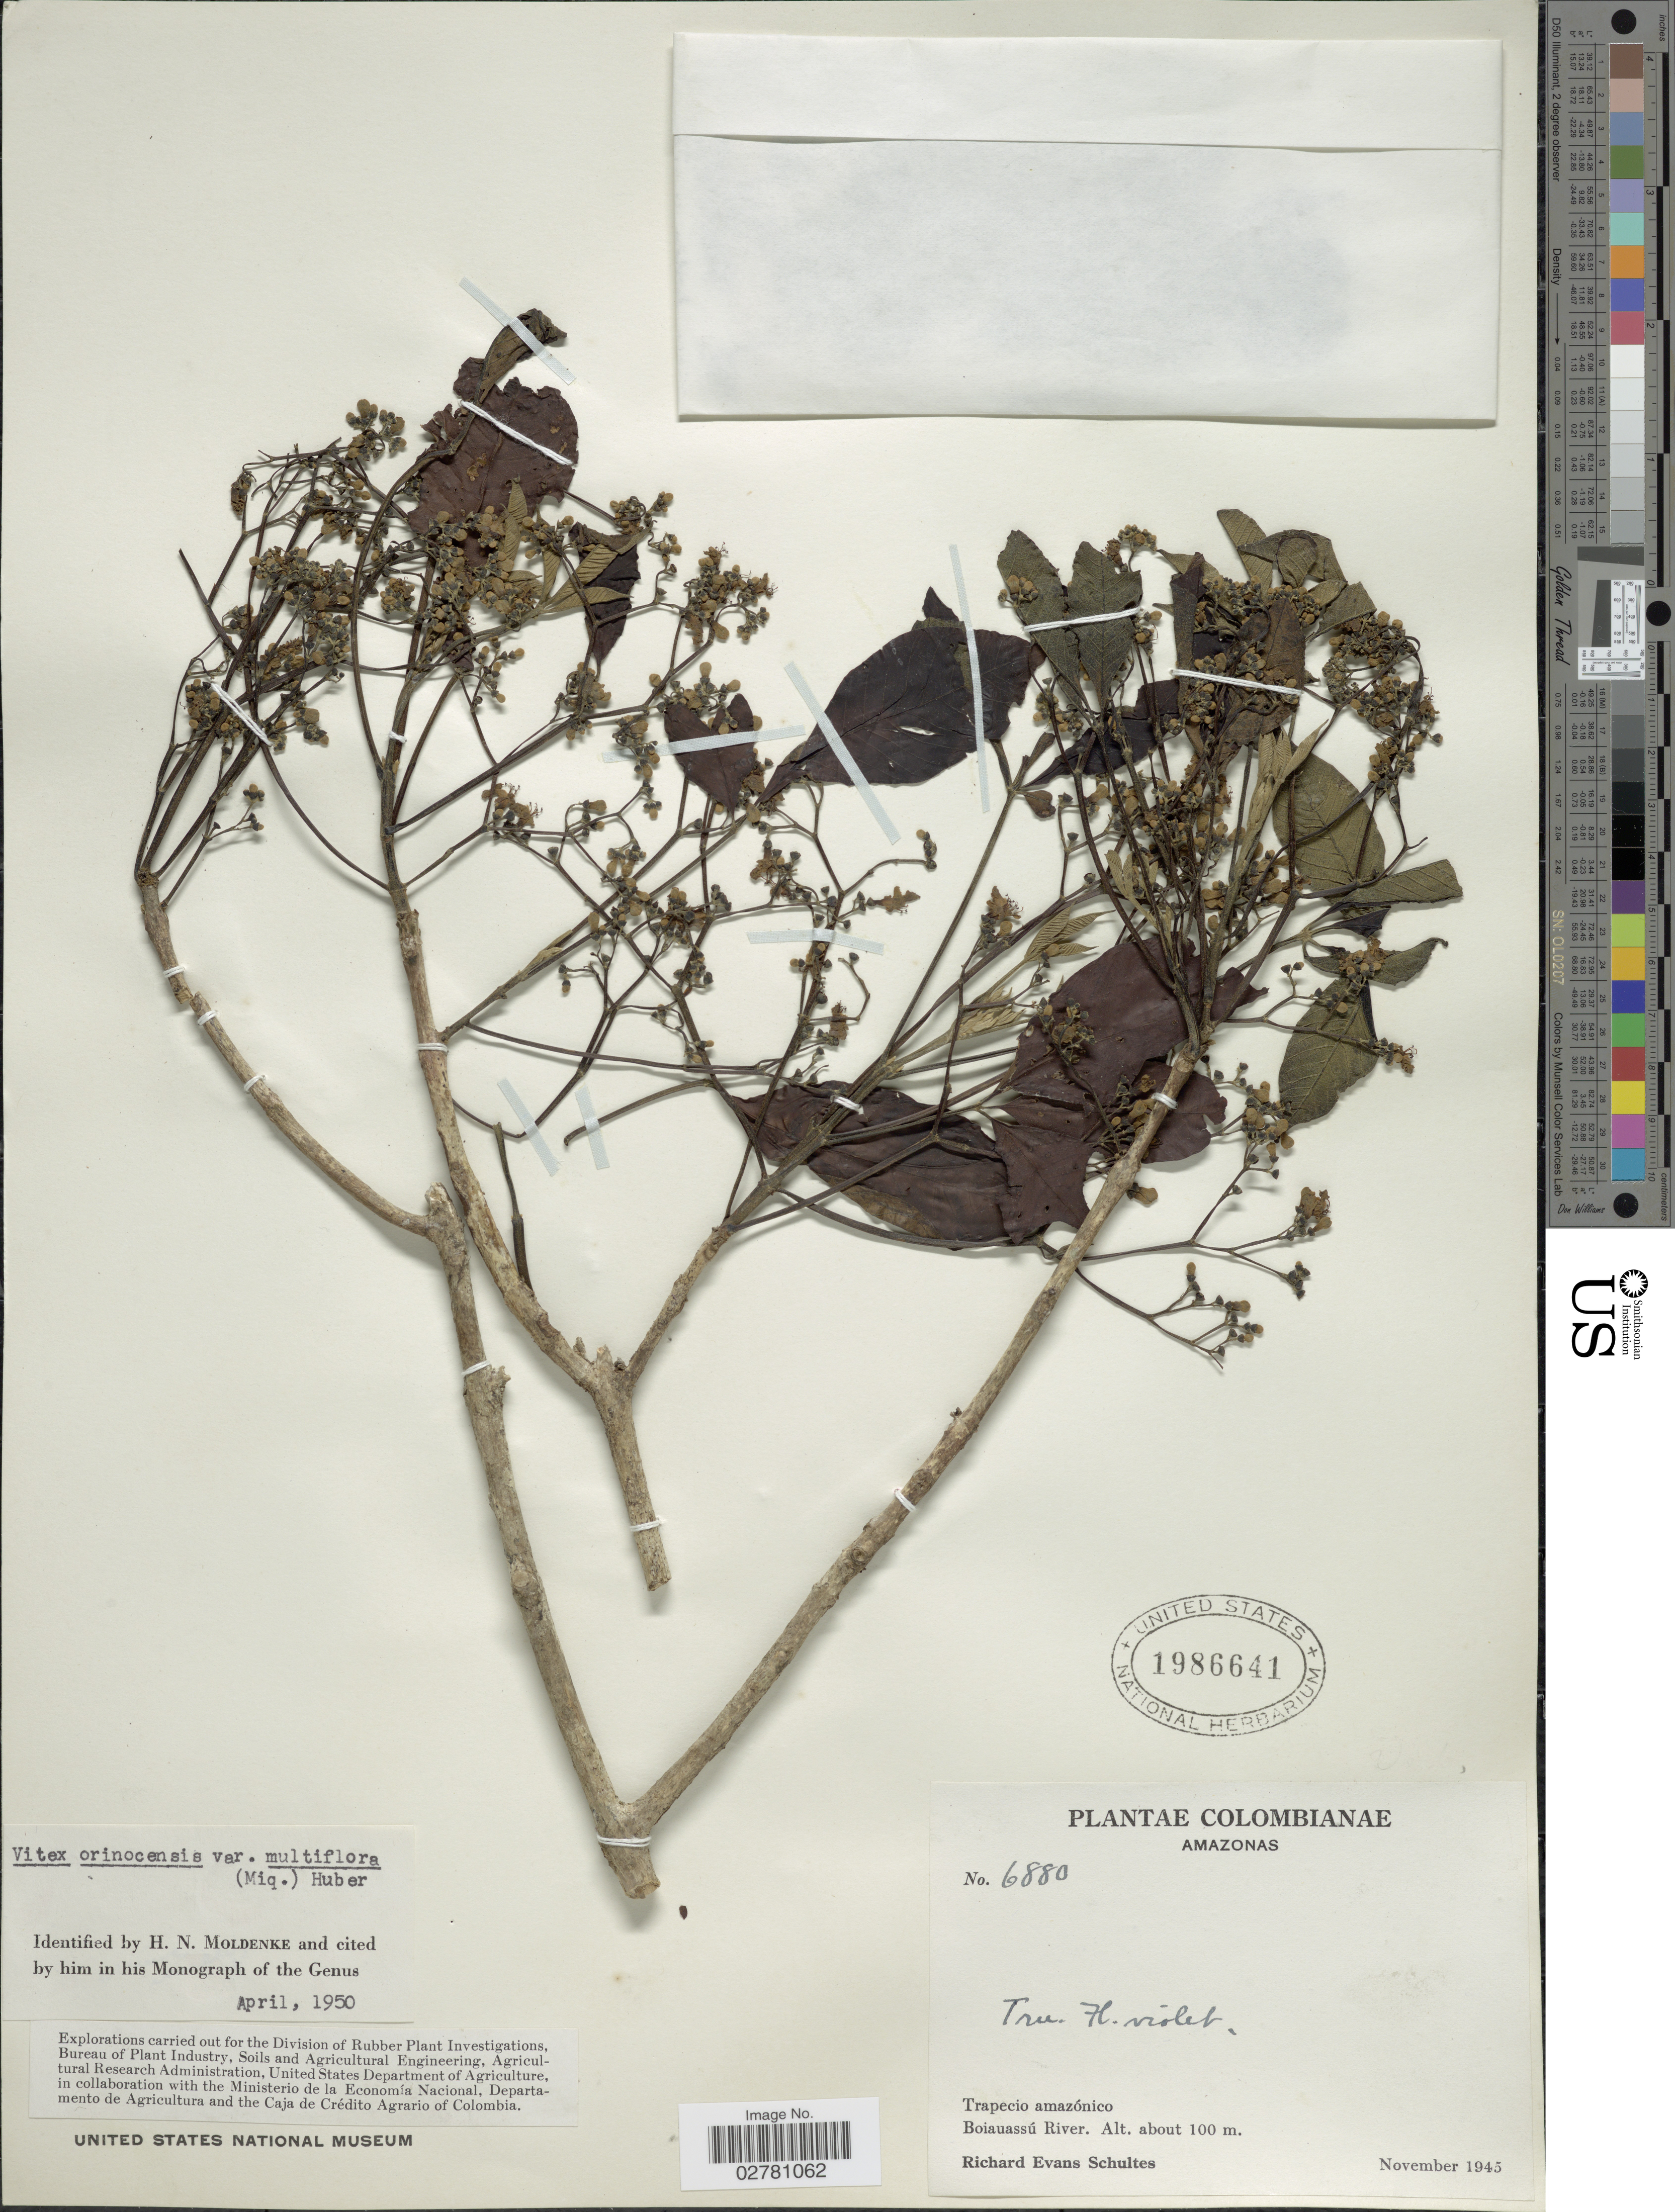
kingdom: Plantae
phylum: Tracheophyta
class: Magnoliopsida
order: Lamiales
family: Lamiaceae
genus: Vitex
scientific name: Vitex orinocensis var. multiflora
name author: (Miq.) Huber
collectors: R. E. Schultes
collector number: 6880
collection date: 1945-11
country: Colombia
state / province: Amazônas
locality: Trapecio amazónico. Boiauassú River.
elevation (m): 100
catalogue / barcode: US 1986641